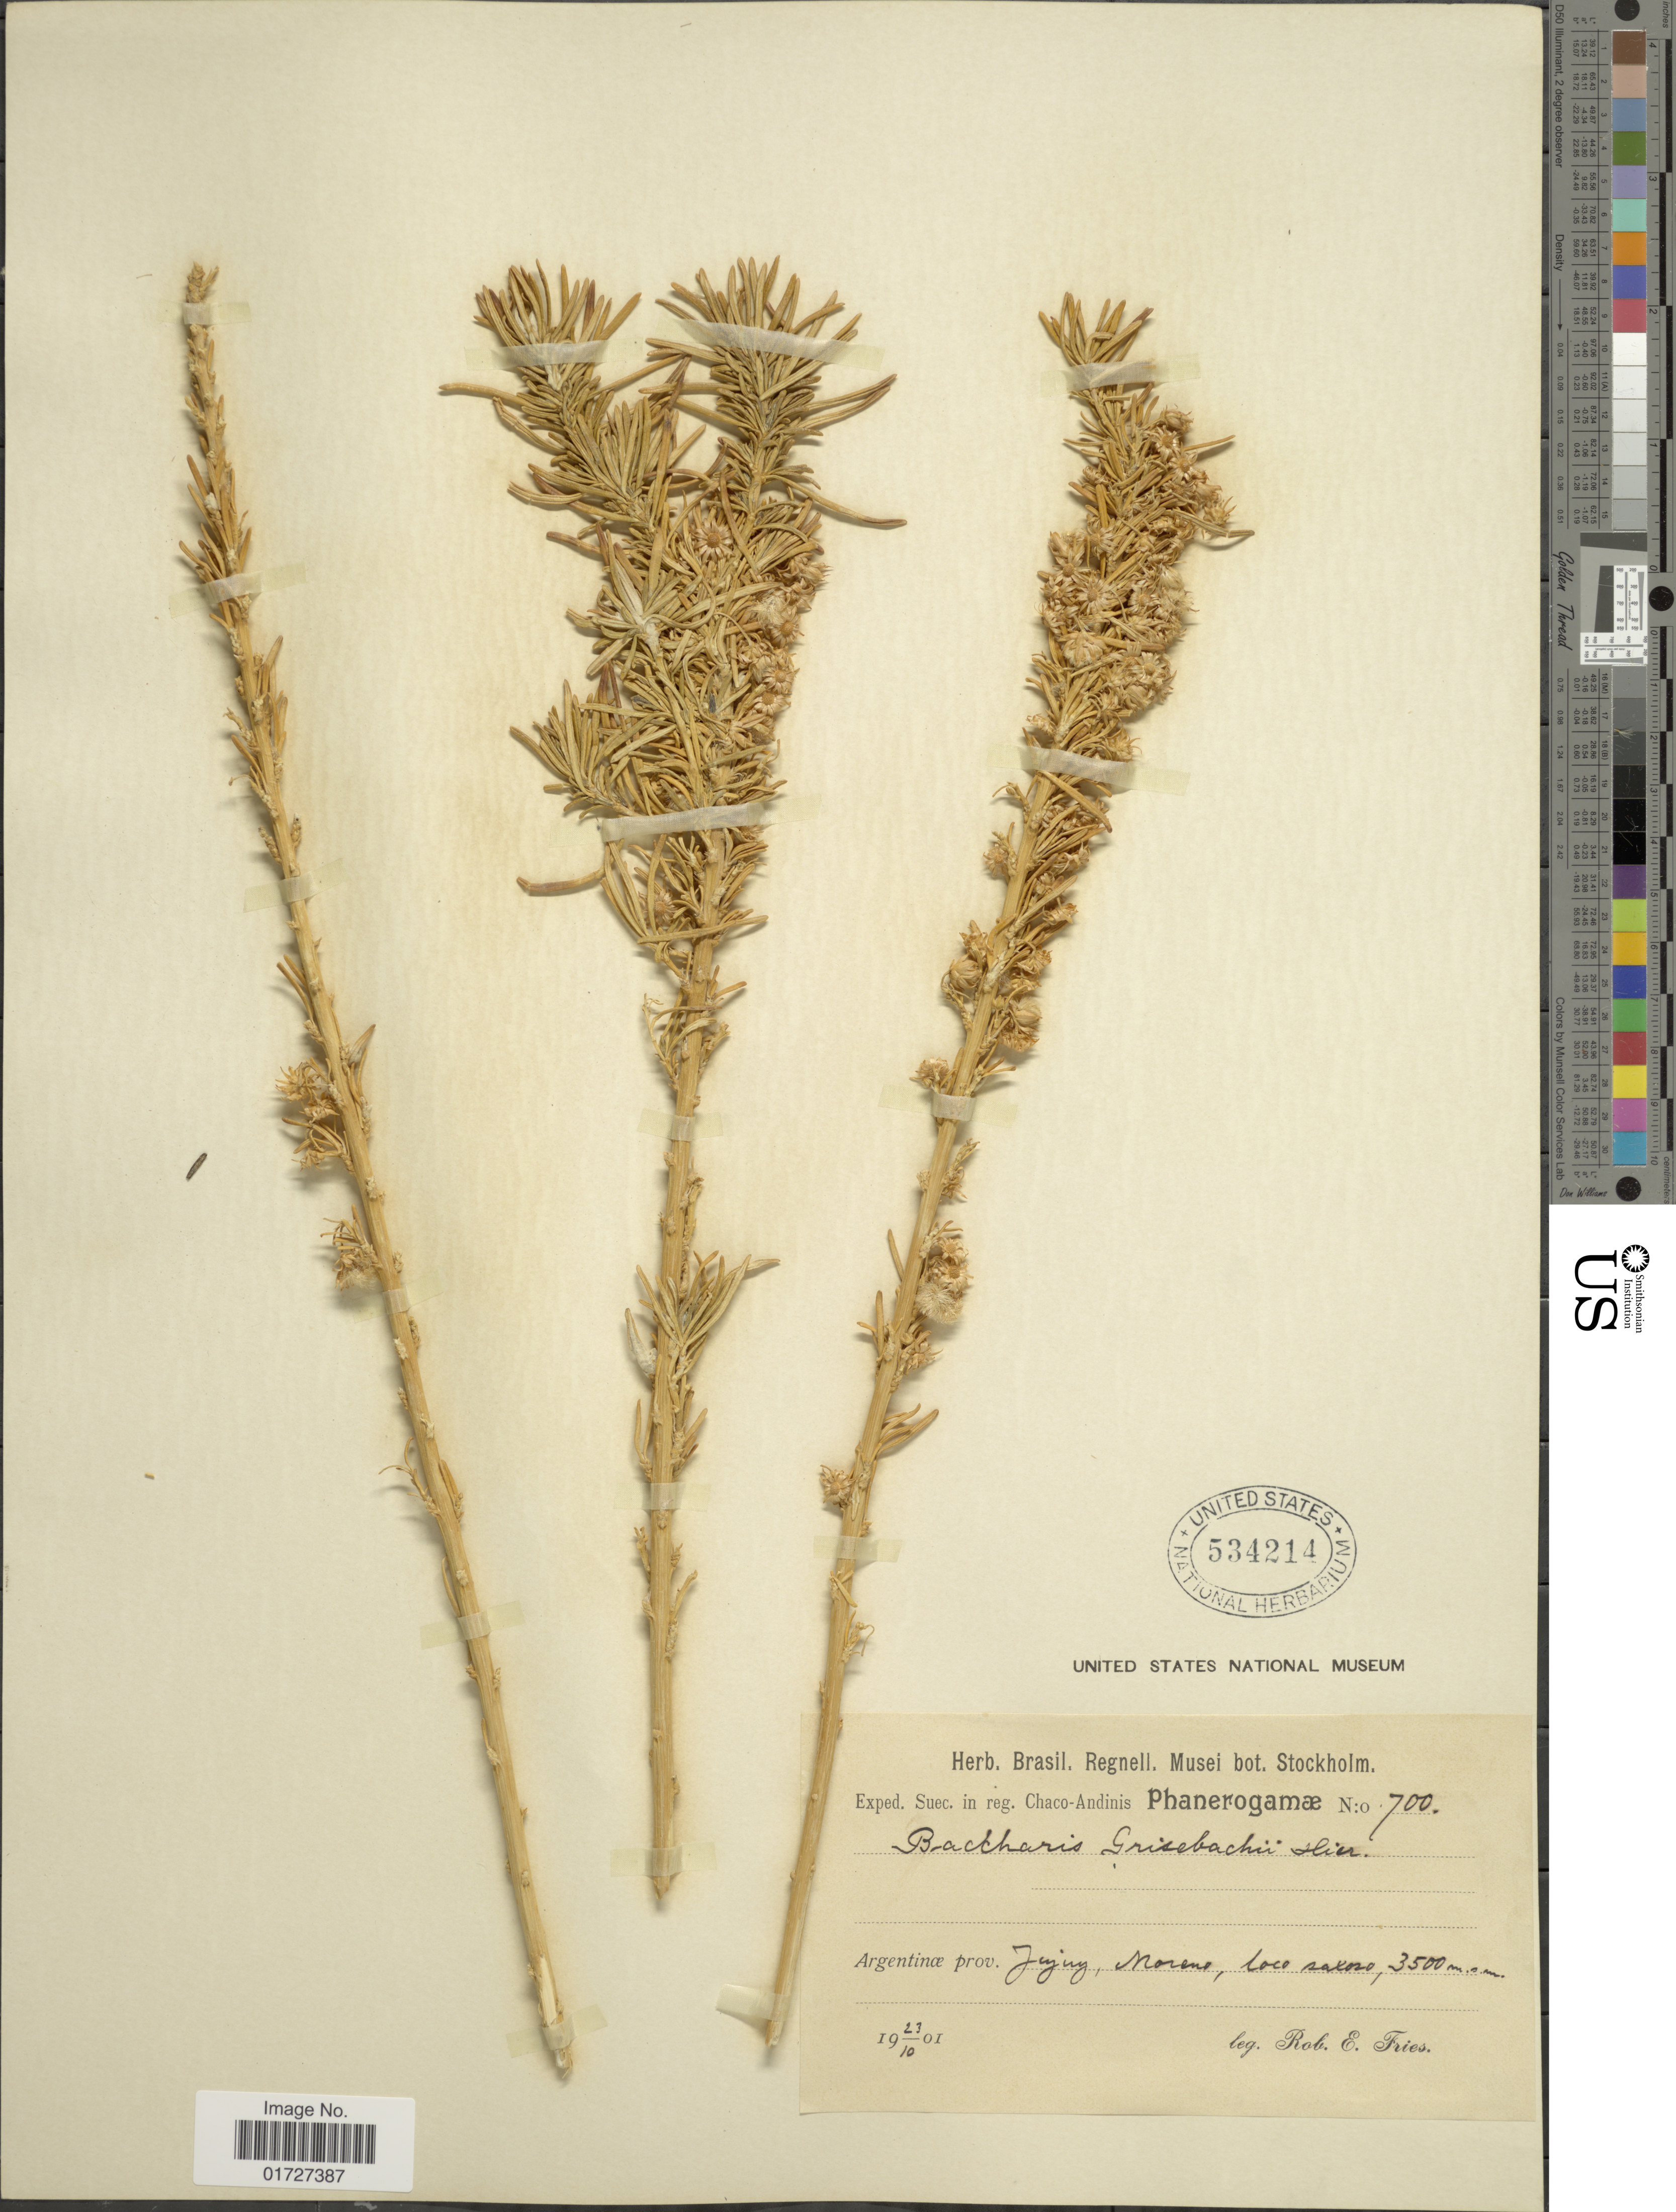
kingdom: Plantae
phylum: Tracheophyta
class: Magnoliopsida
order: Asterales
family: Asteraceae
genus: Baccharis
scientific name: Baccharis grisebachii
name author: Hieron.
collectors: R. E. Fries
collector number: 700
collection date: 1901-10-23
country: Argentina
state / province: Jujuy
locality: Moreno, loco Saxoso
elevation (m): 3500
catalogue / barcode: US 534214